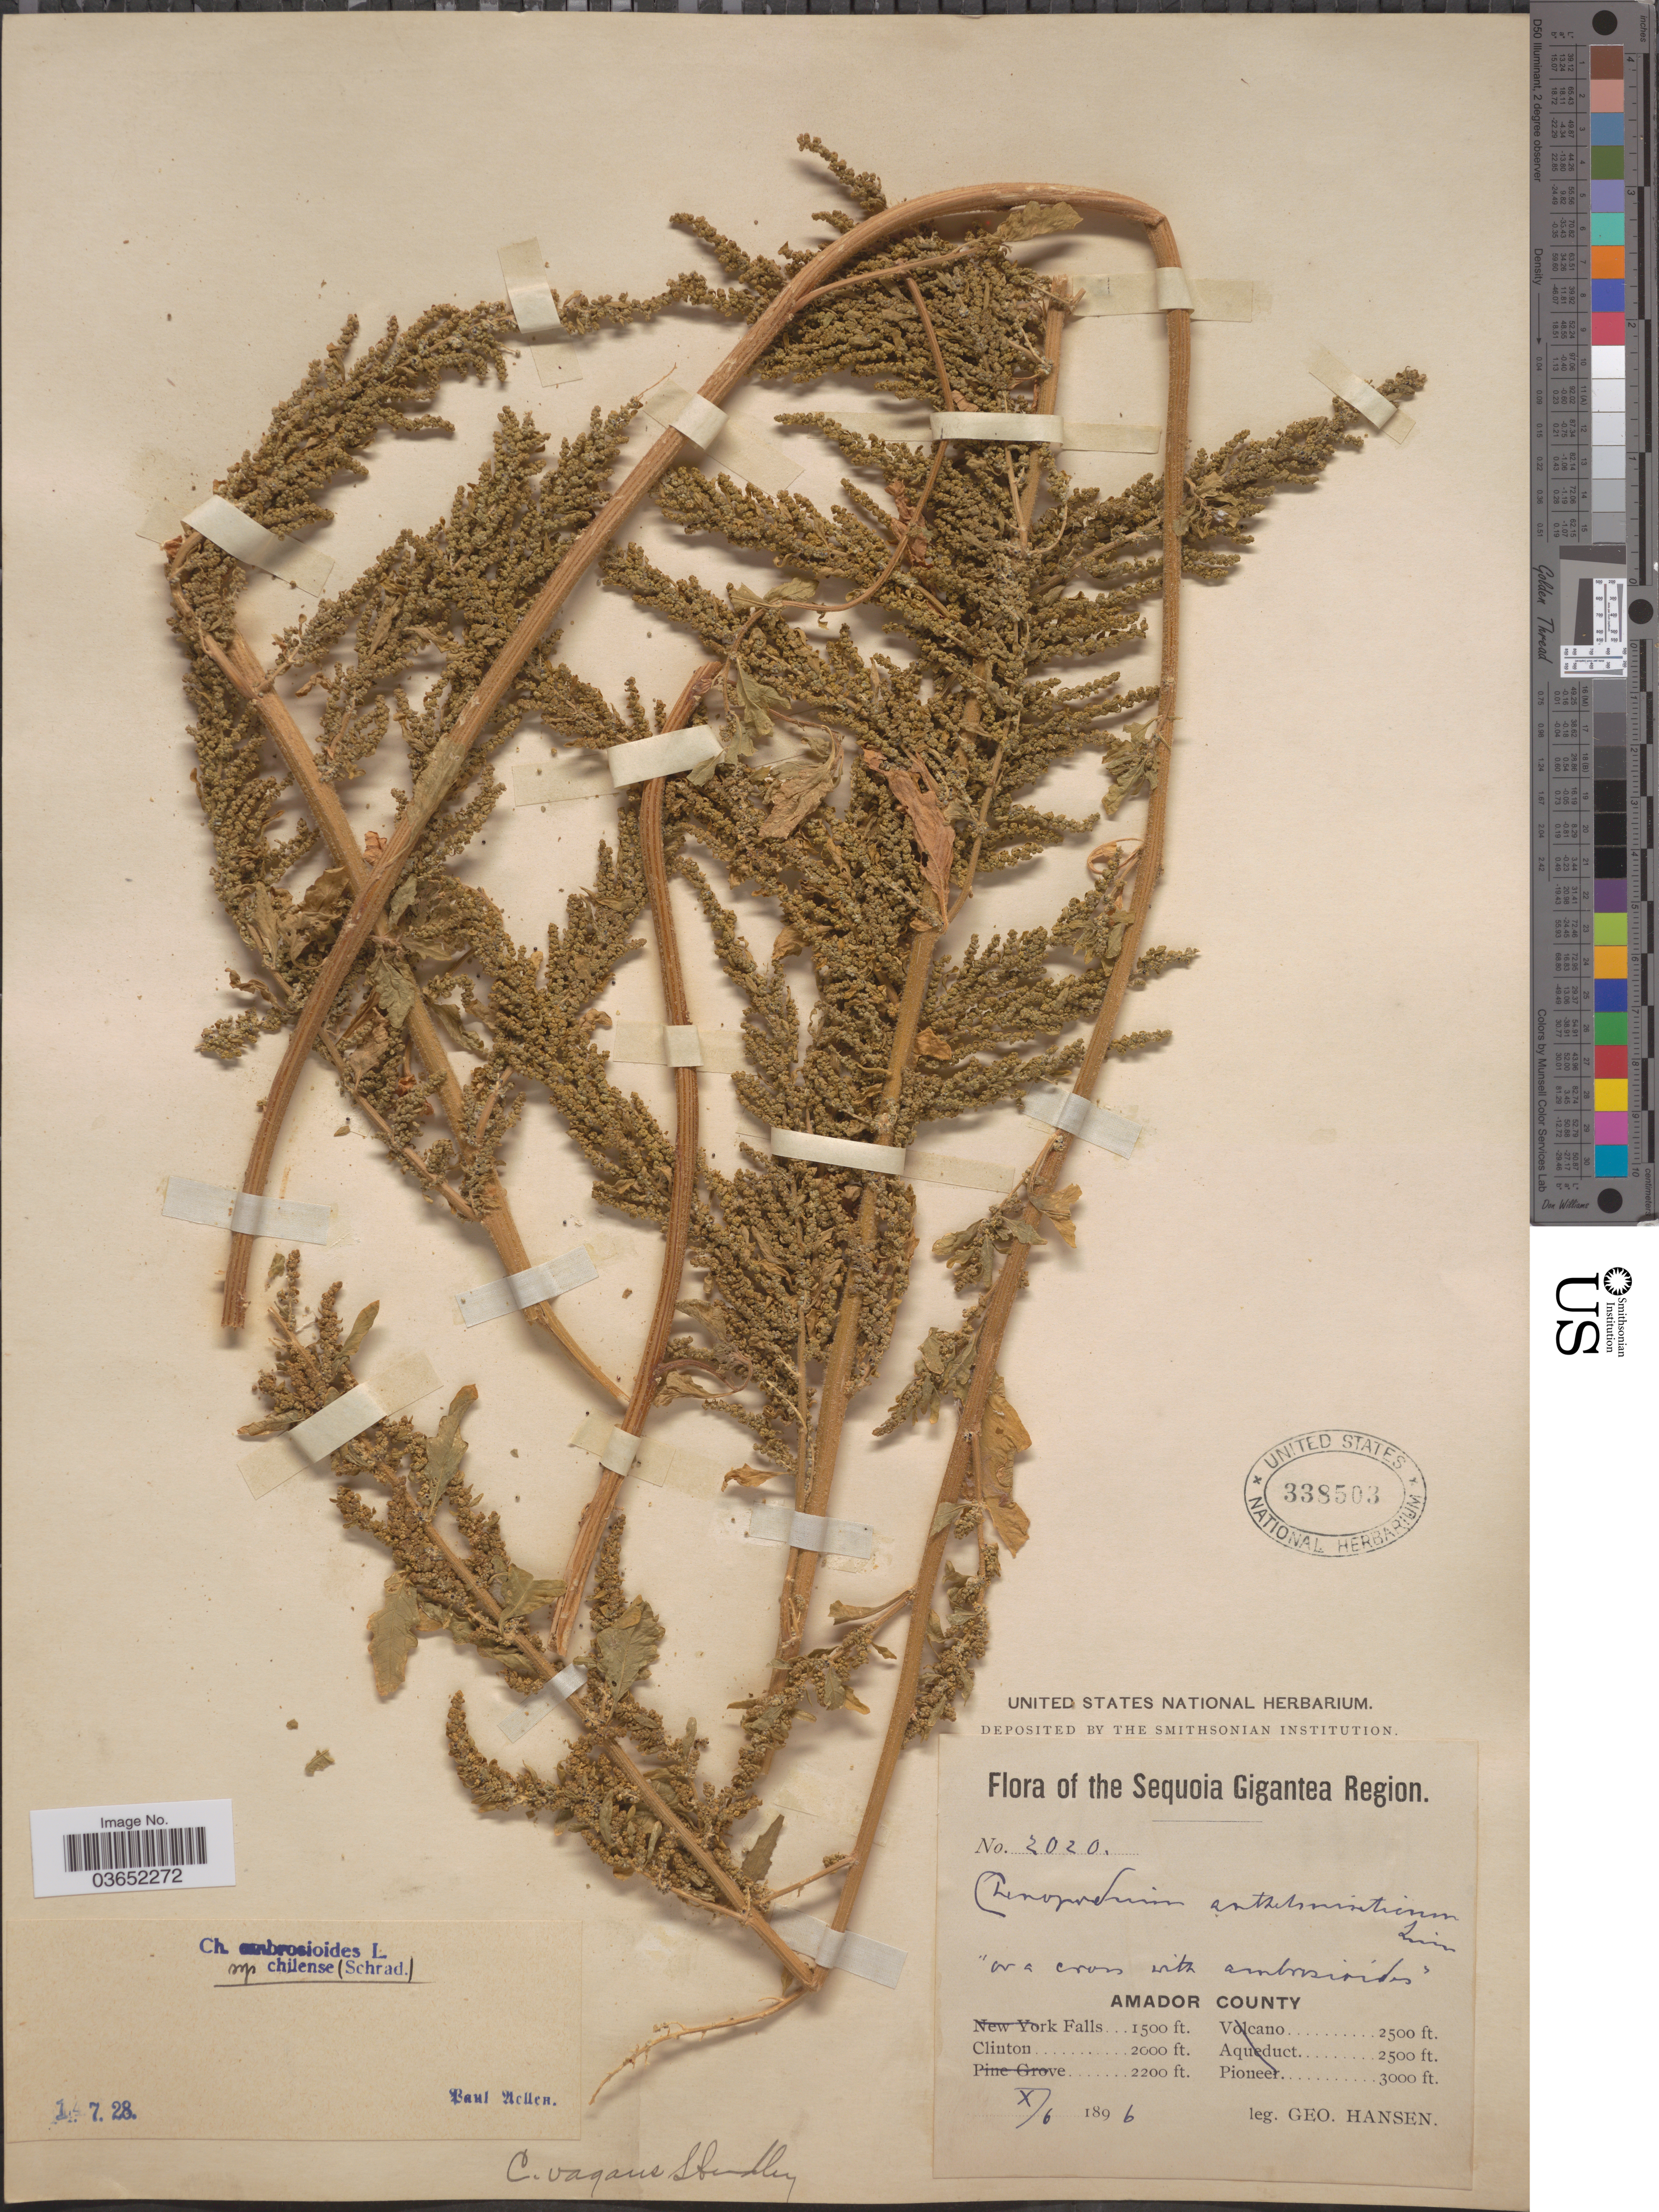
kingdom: Plantae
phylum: Tracheophyta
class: Magnoliopsida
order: Caryophyllales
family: Amaranthaceae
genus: Chenopodium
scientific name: Chenopodium ambrosioides subsp. chilense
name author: (Schrad.) Aellen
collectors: G. Hansen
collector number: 2020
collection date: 1896-10-06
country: United States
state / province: California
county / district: Amador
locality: Sequoia Gigantea Region. Amador County. Clinton.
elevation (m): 610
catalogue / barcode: US 338503